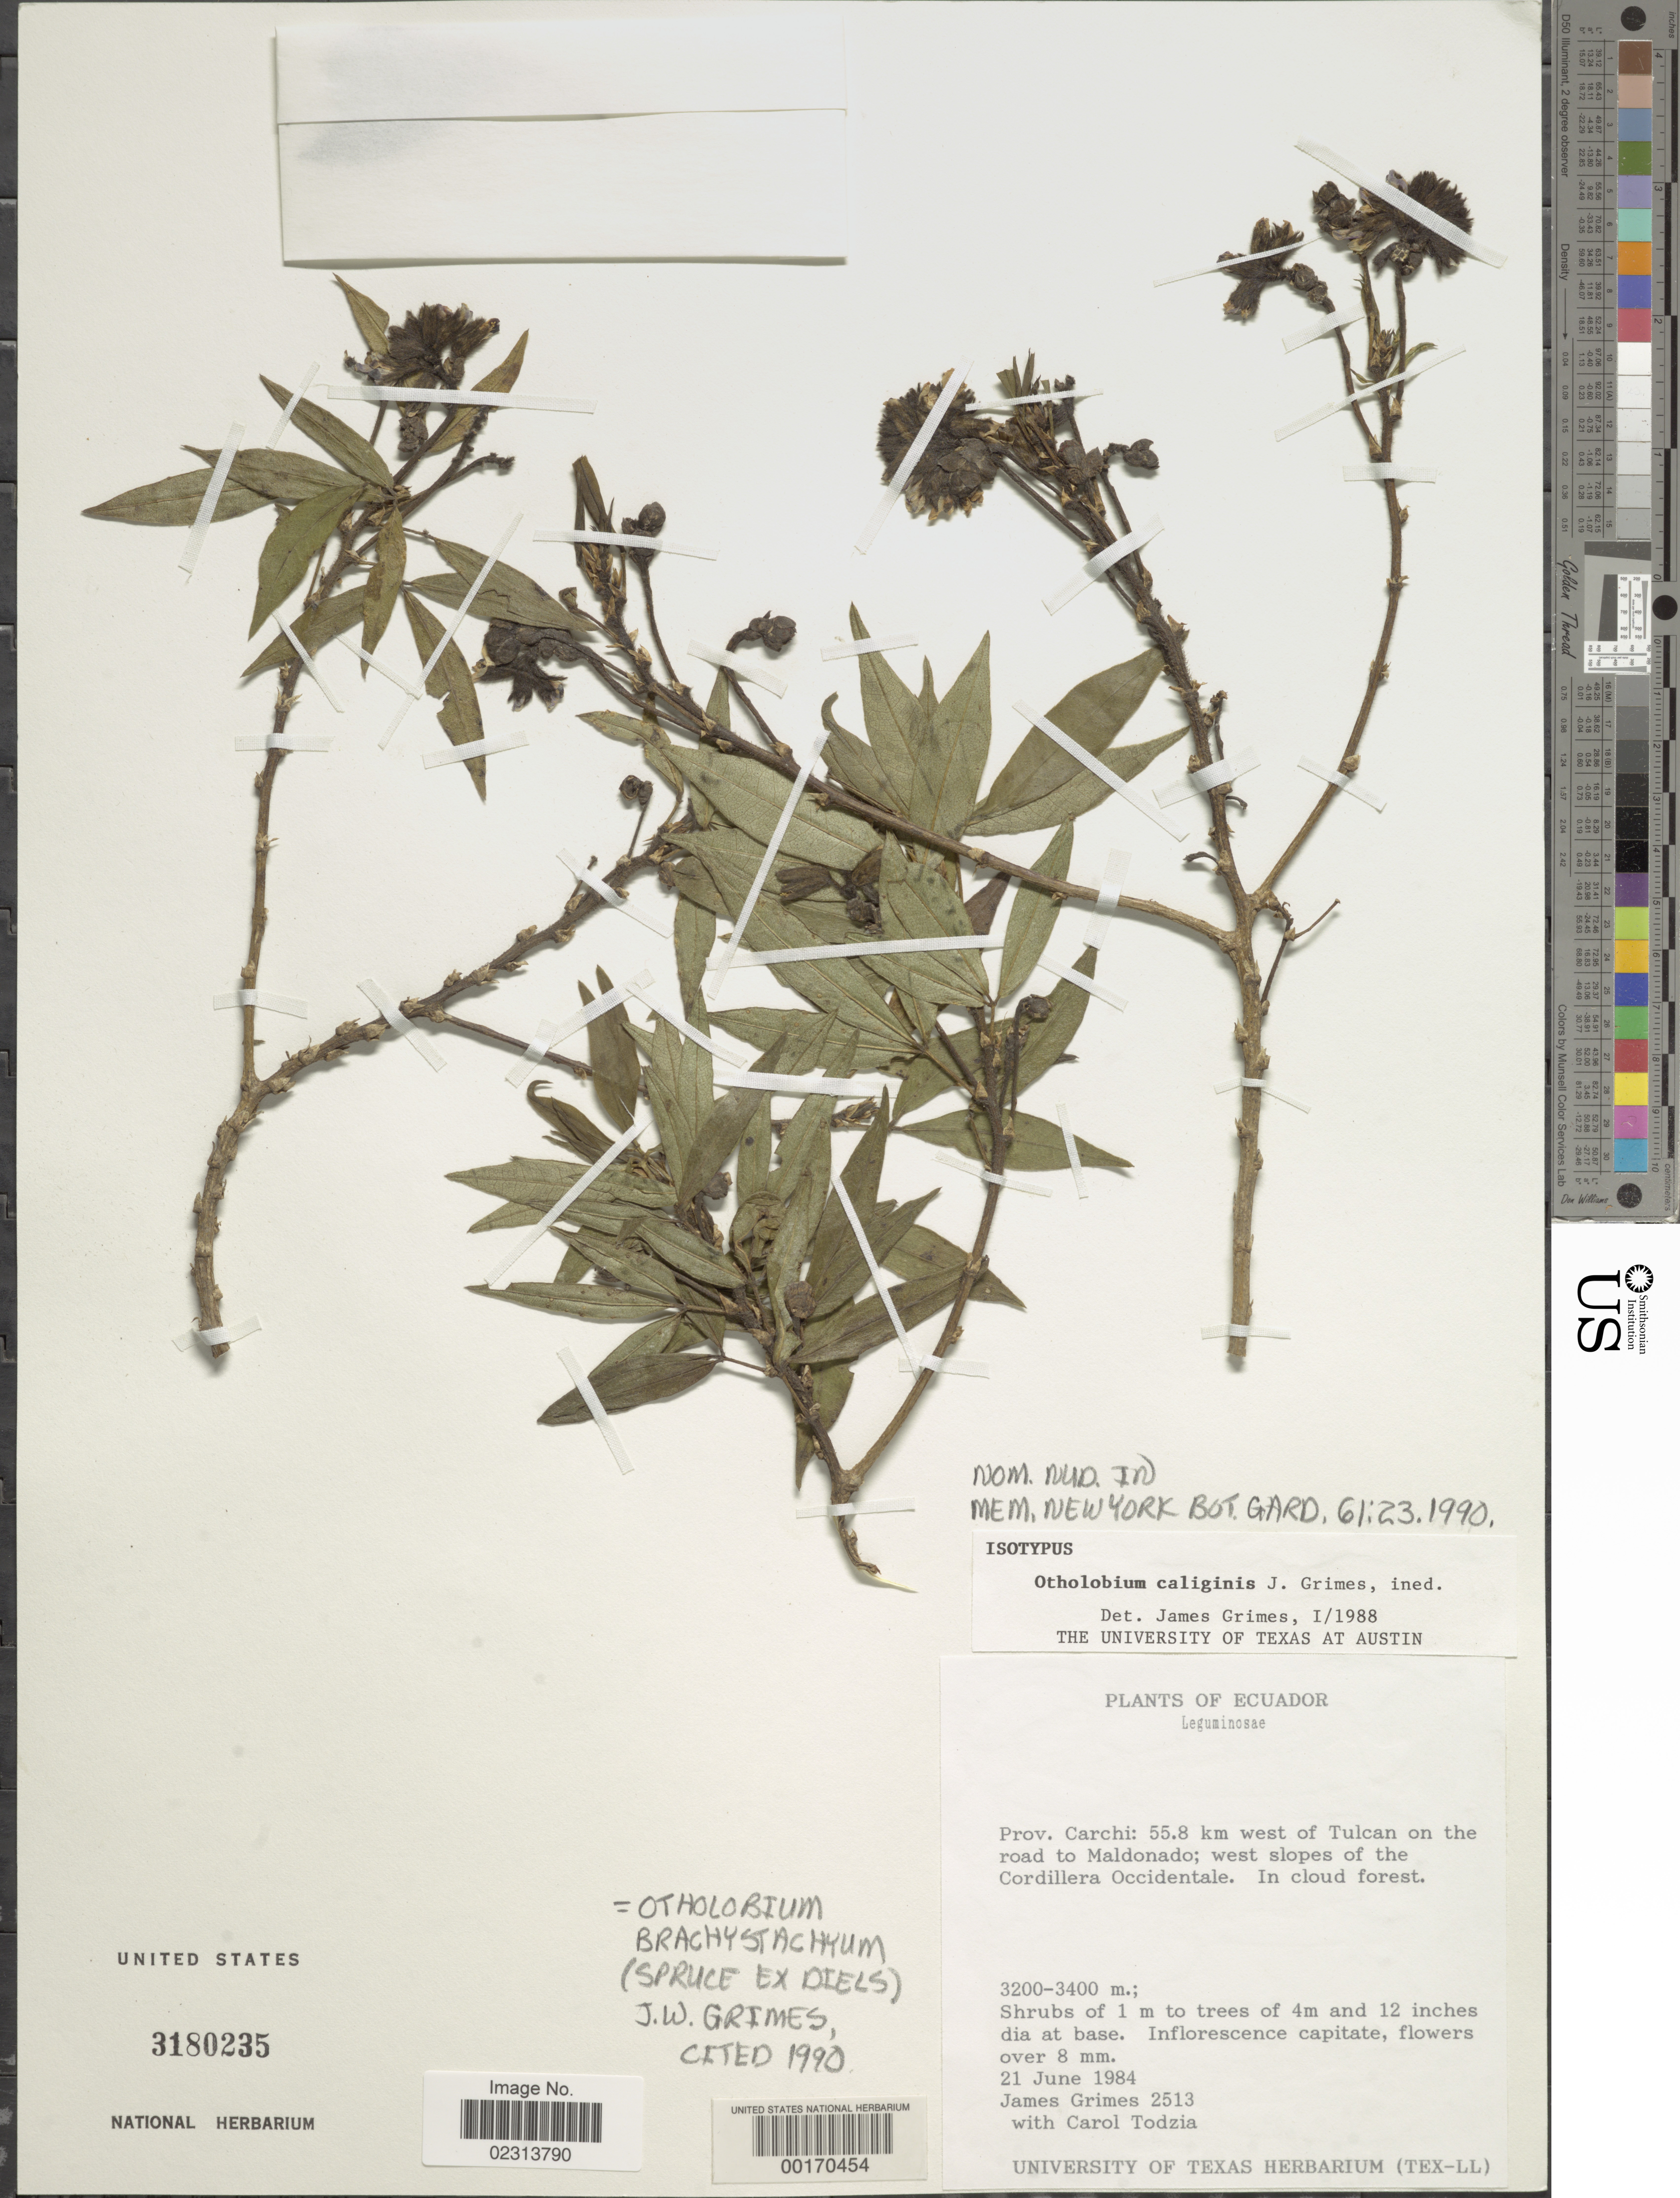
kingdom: Plantae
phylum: Tracheophyta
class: Magnoliopsida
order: Fabales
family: Fabaceae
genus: Otholobium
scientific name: Otholobium caliginis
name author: J.W. Grimes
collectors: J. W. Grimes & C. A. Todzia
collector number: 2513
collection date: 1984-06-21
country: Ecuador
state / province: Carchi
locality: Prov. Carchi: 55.8 km west of Tulcan on the road to Maldonaldo, west slopes of the Cordillera Occidentale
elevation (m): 3200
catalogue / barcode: US 3180235